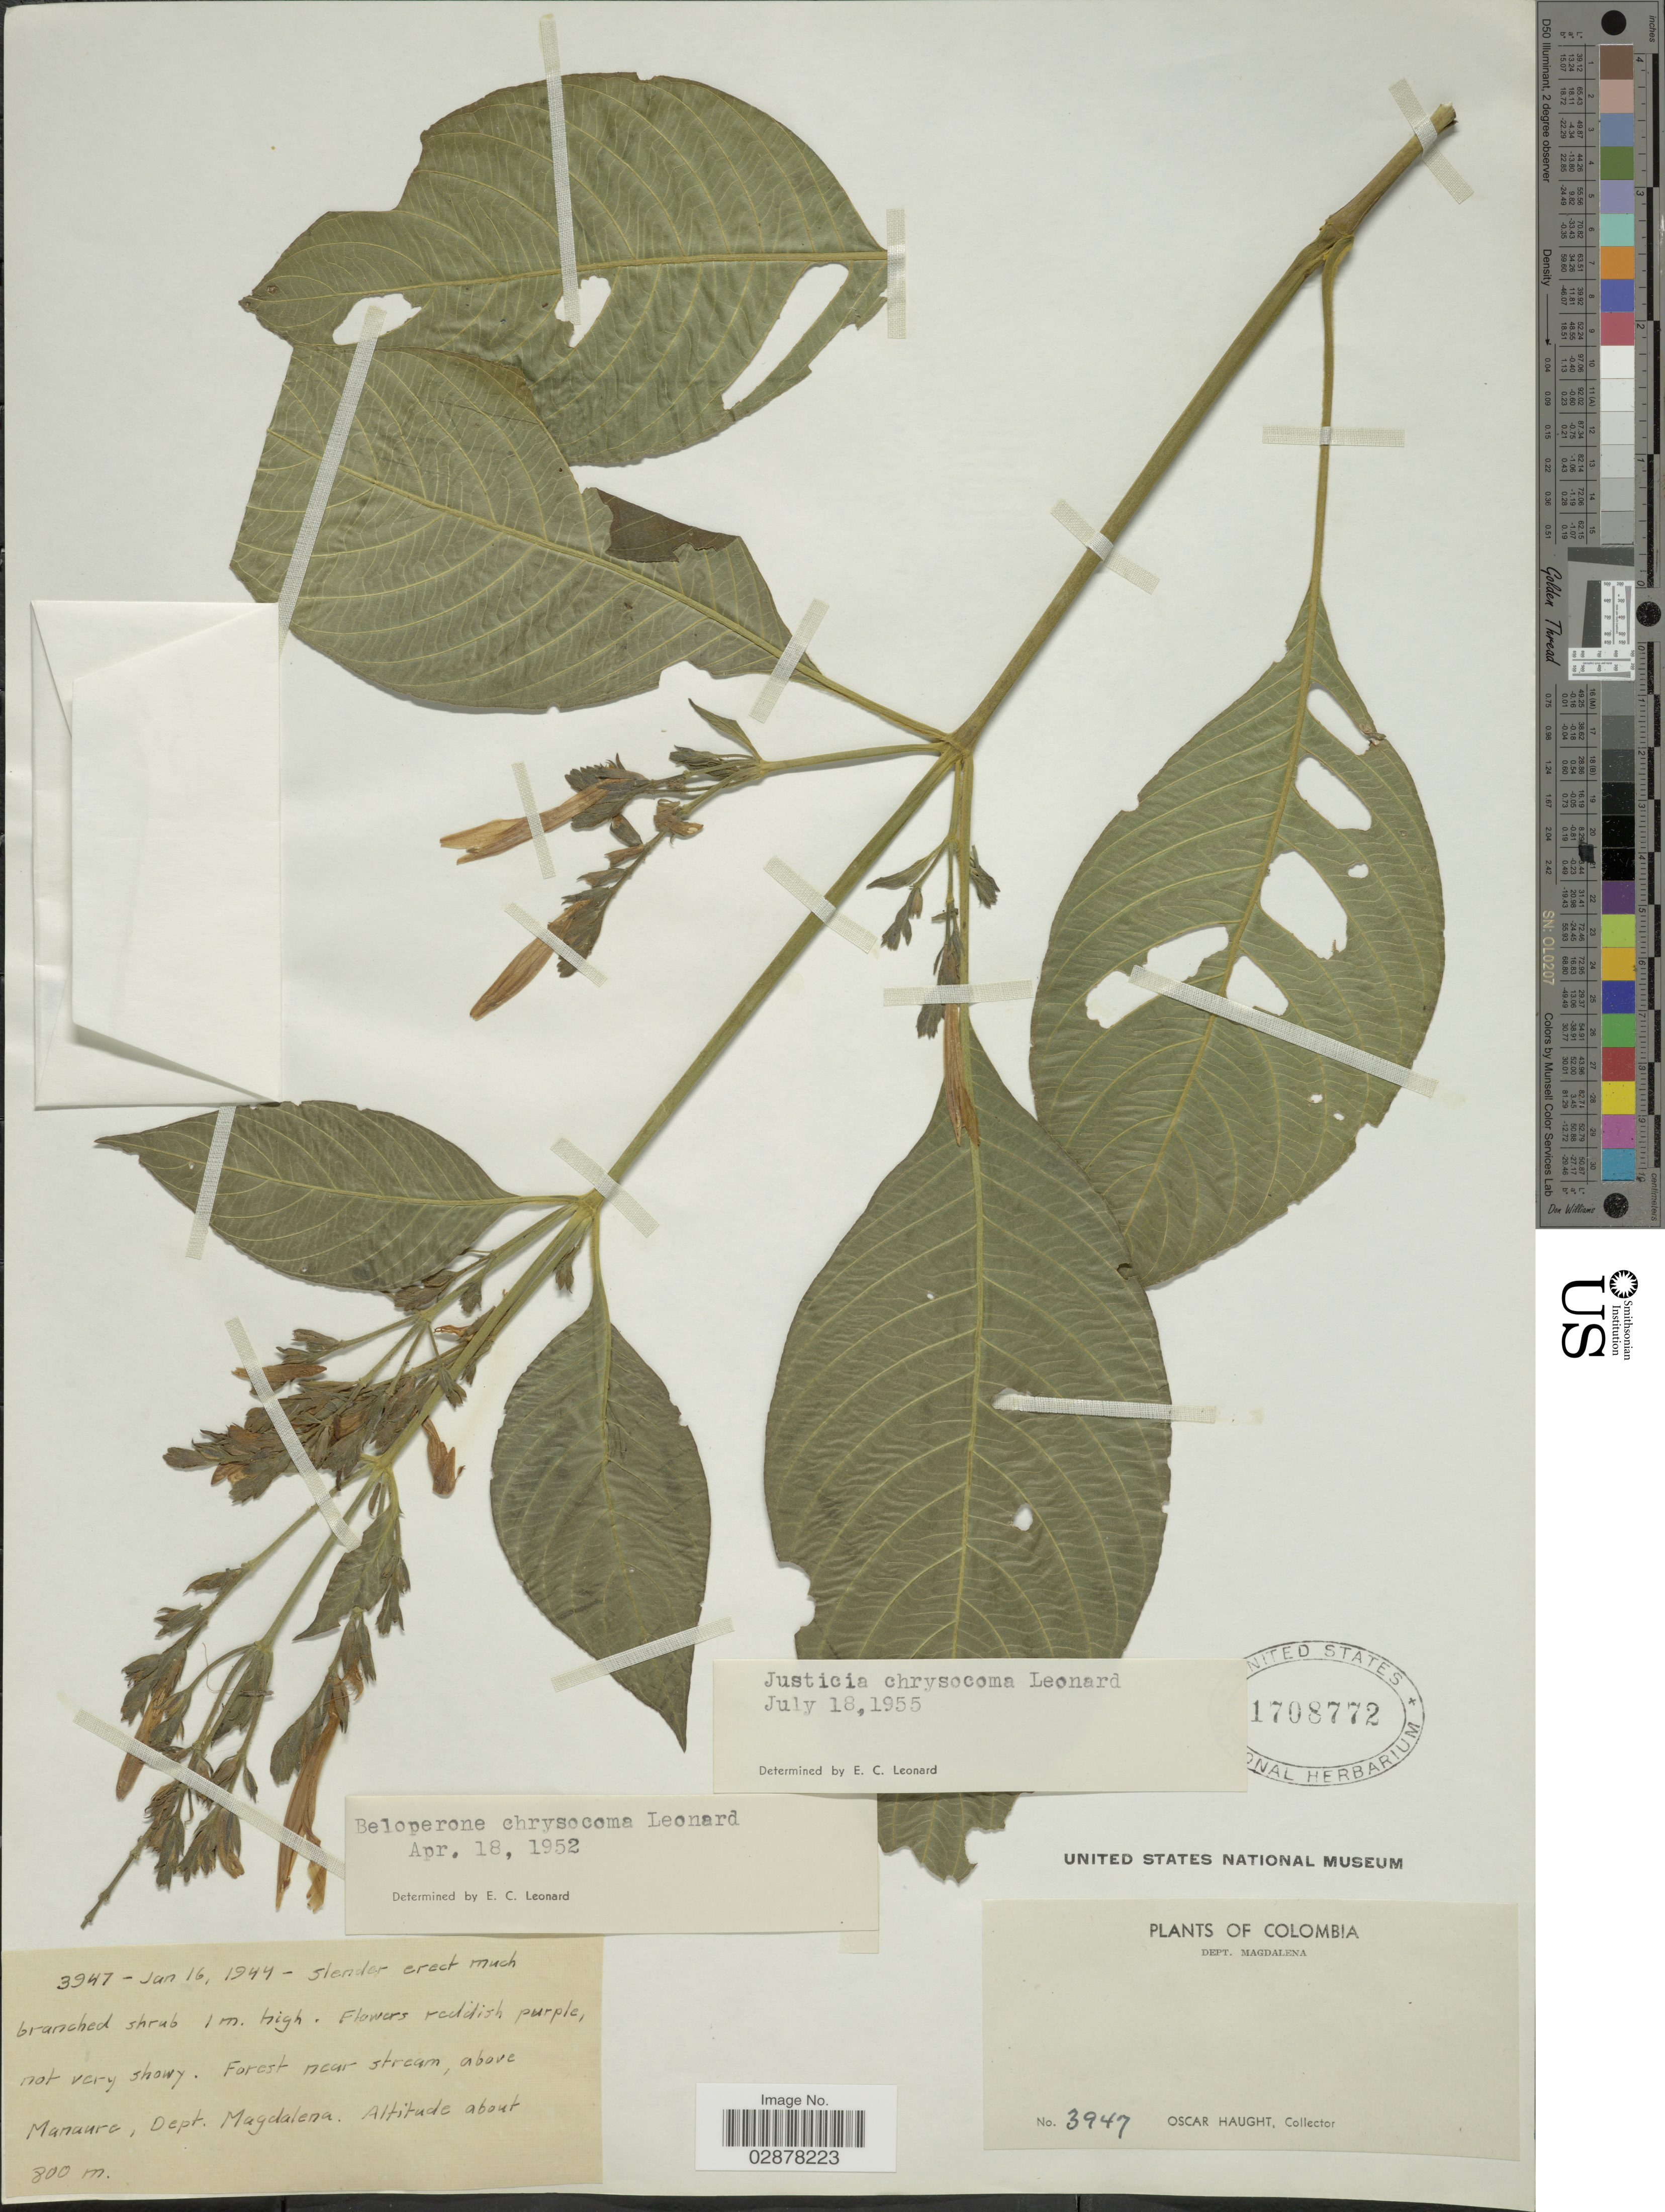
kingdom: Plantae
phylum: Tracheophyta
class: Magnoliopsida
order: Lamiales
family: Acanthaceae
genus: Justicia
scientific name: Justicia chrysocoma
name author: Leonard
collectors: O. Haught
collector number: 3947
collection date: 1944-06-16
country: Colombia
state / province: Magdalena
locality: Forest near stream, above Manaure, Dept. Magdalena.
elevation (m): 800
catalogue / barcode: US 1708772